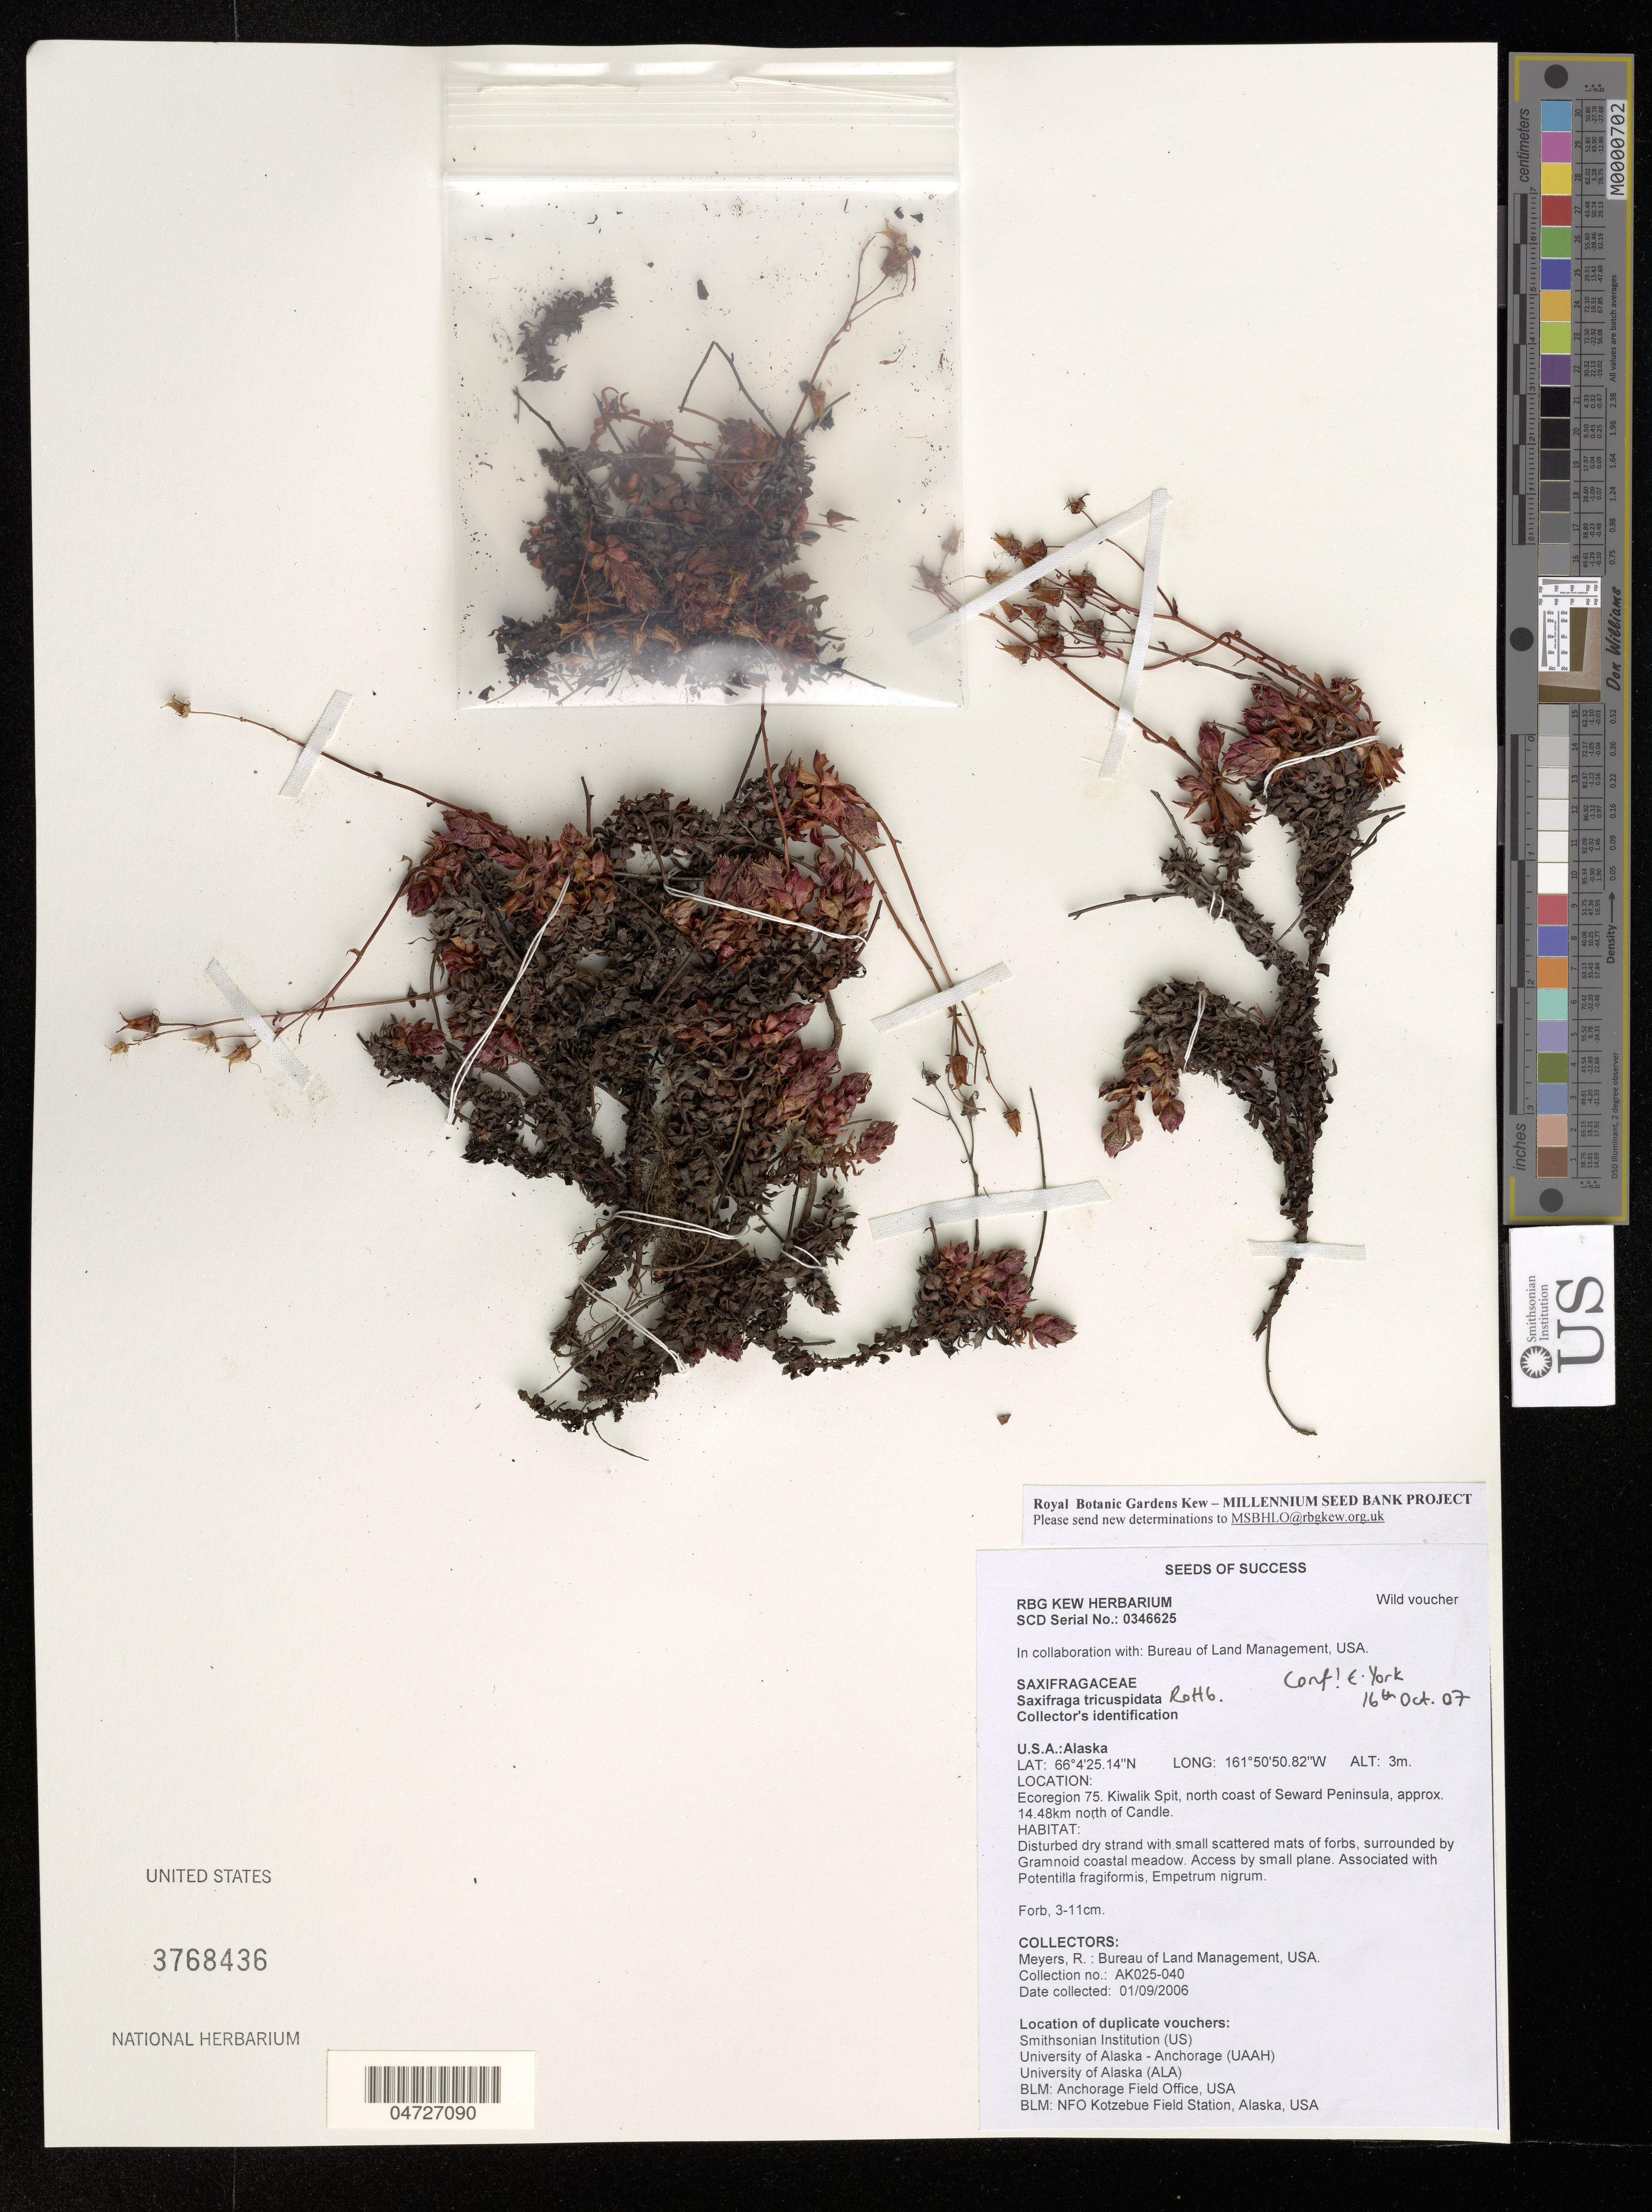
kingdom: Plantae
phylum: Tracheophyta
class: Magnoliopsida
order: Saxifragales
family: Saxifragaceae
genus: Saxifraga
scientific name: Saxifraga tricuspidata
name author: Rottb.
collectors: R. Meyer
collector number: AK025-040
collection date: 2006-09-01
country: United States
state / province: Alaska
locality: Ecoregion 75. Kiwalik Spit, north coast of Seward Peninsula, approx. 14.48km north of Candle.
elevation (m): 3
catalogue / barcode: US 3768436